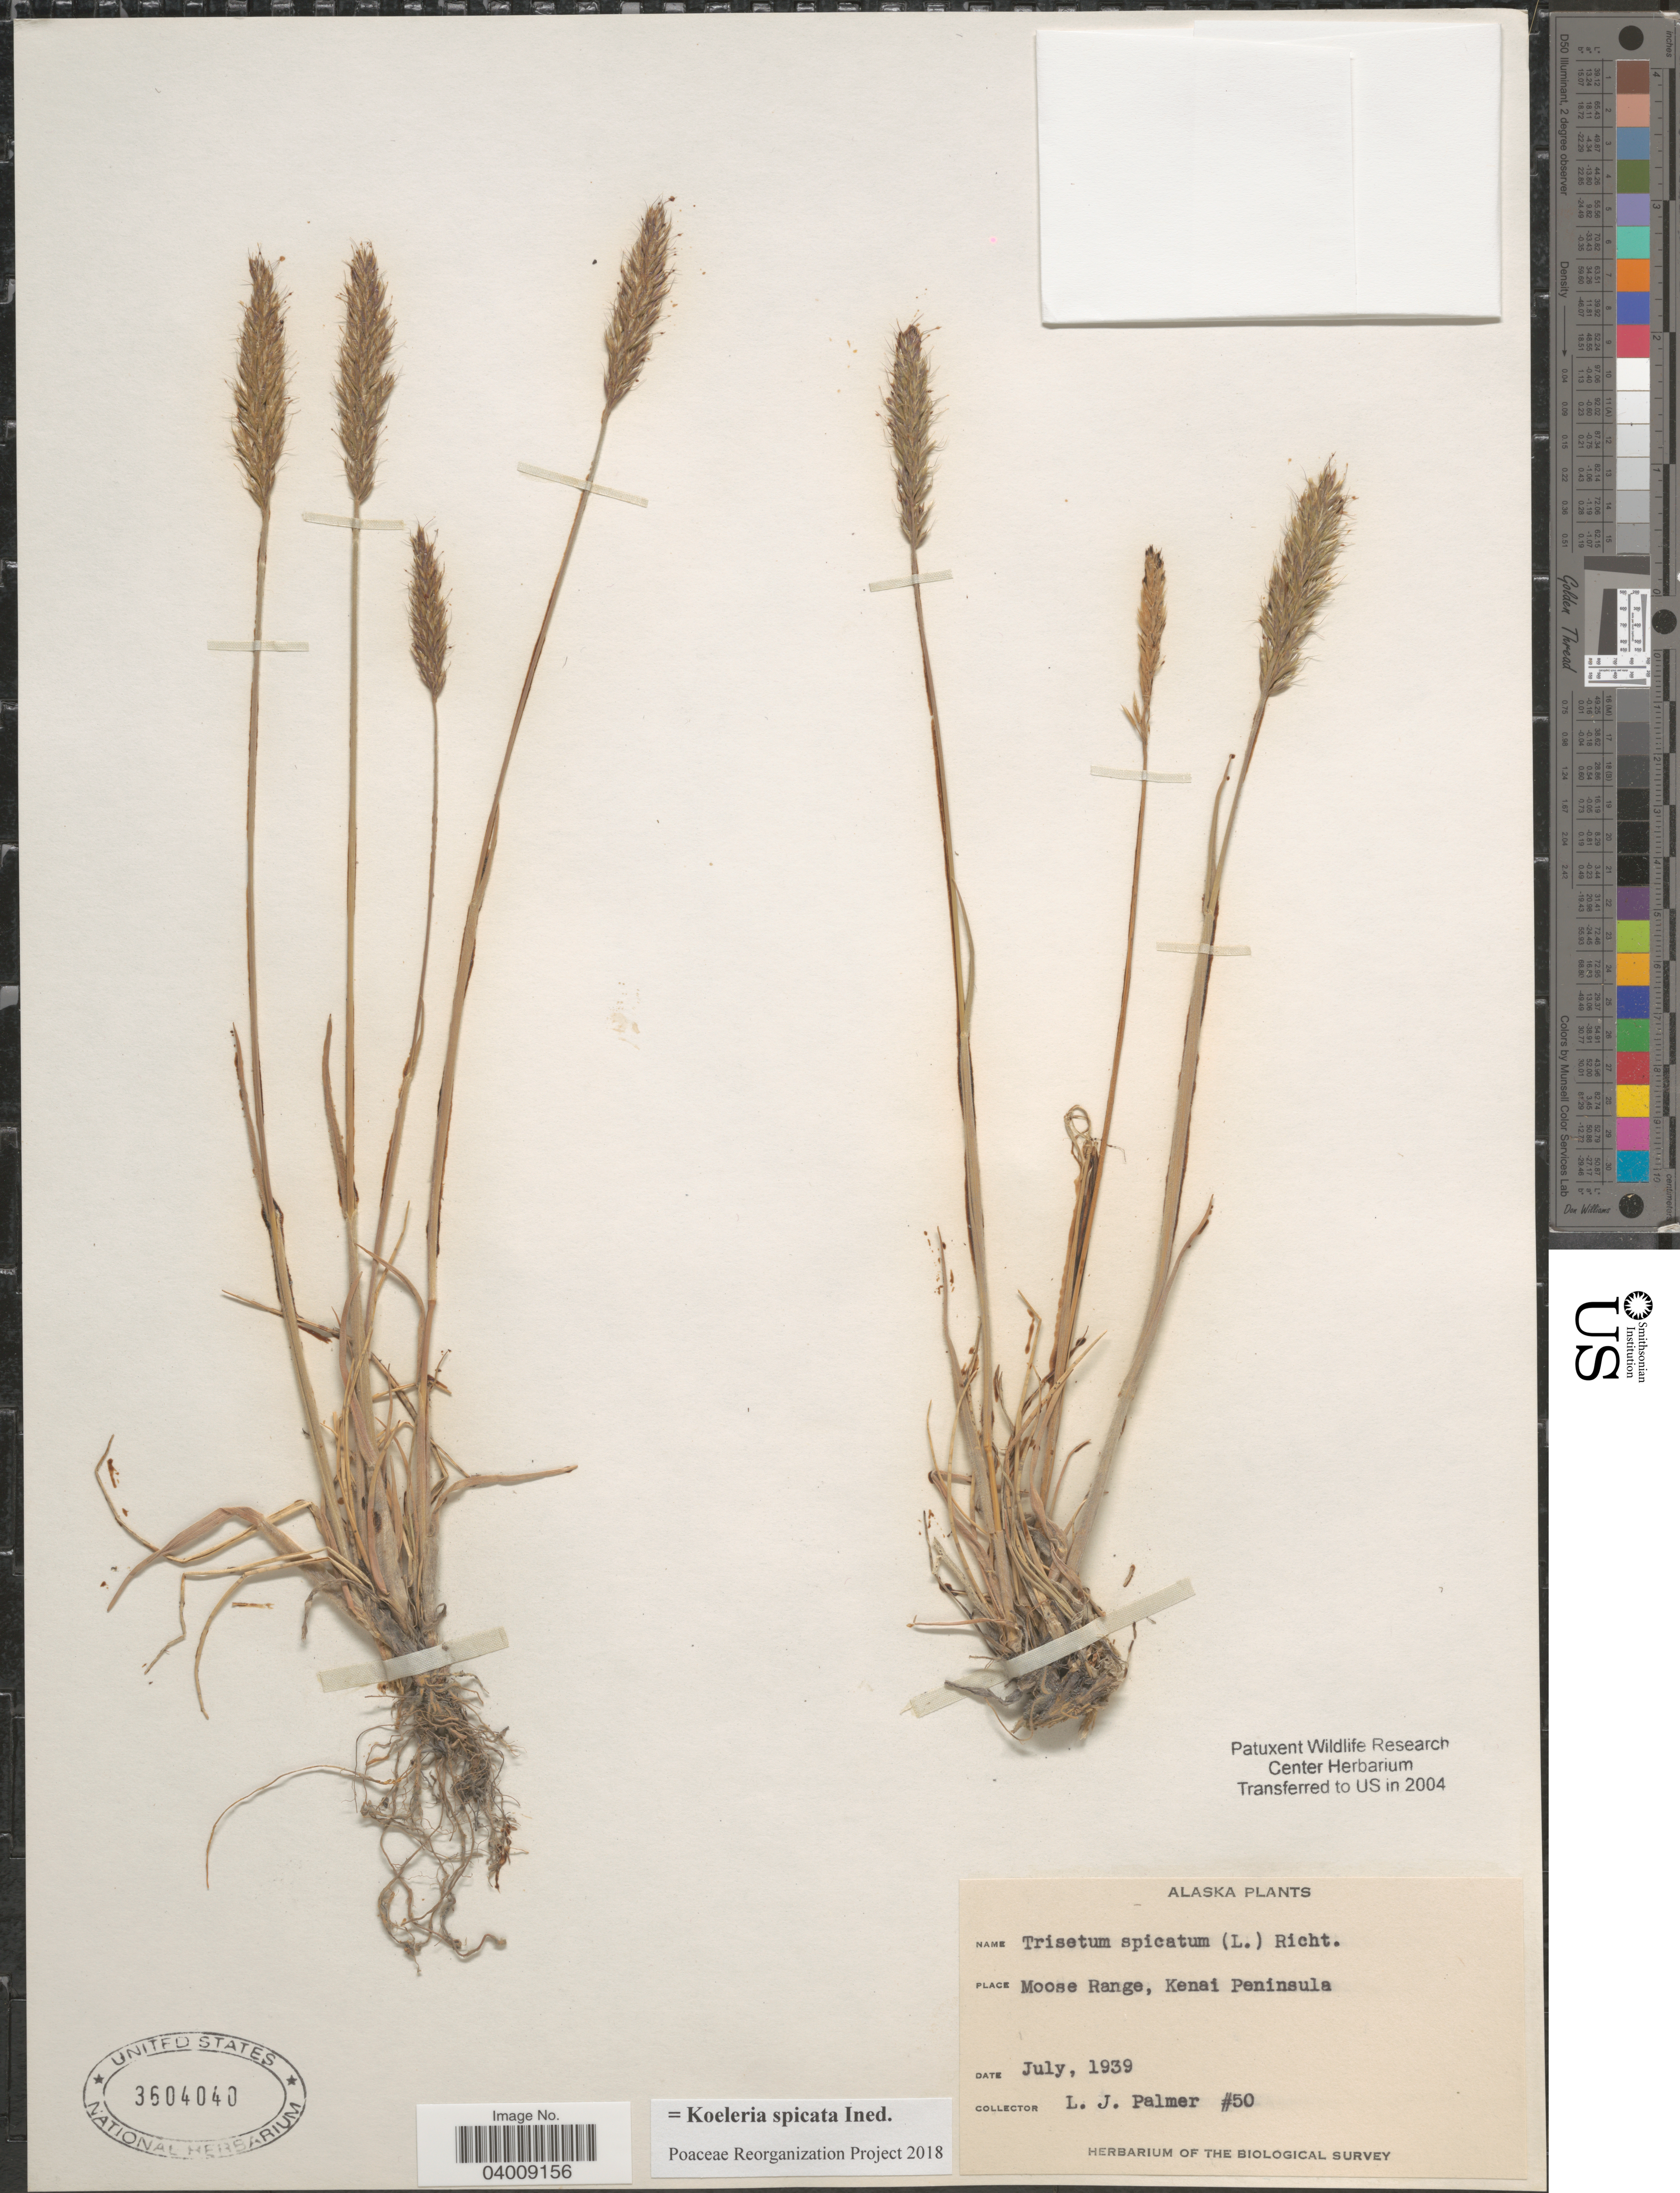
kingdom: Plantae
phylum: Tracheophyta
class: Liliopsida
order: Poales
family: Poaceae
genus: Koeleria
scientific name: Koeleria spicata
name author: (L.) Barberá et al.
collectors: L. J. Palmer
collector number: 50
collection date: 1939-07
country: United States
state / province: Alaska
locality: Moose Range, Kenai Peninsula.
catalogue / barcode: US 3604040